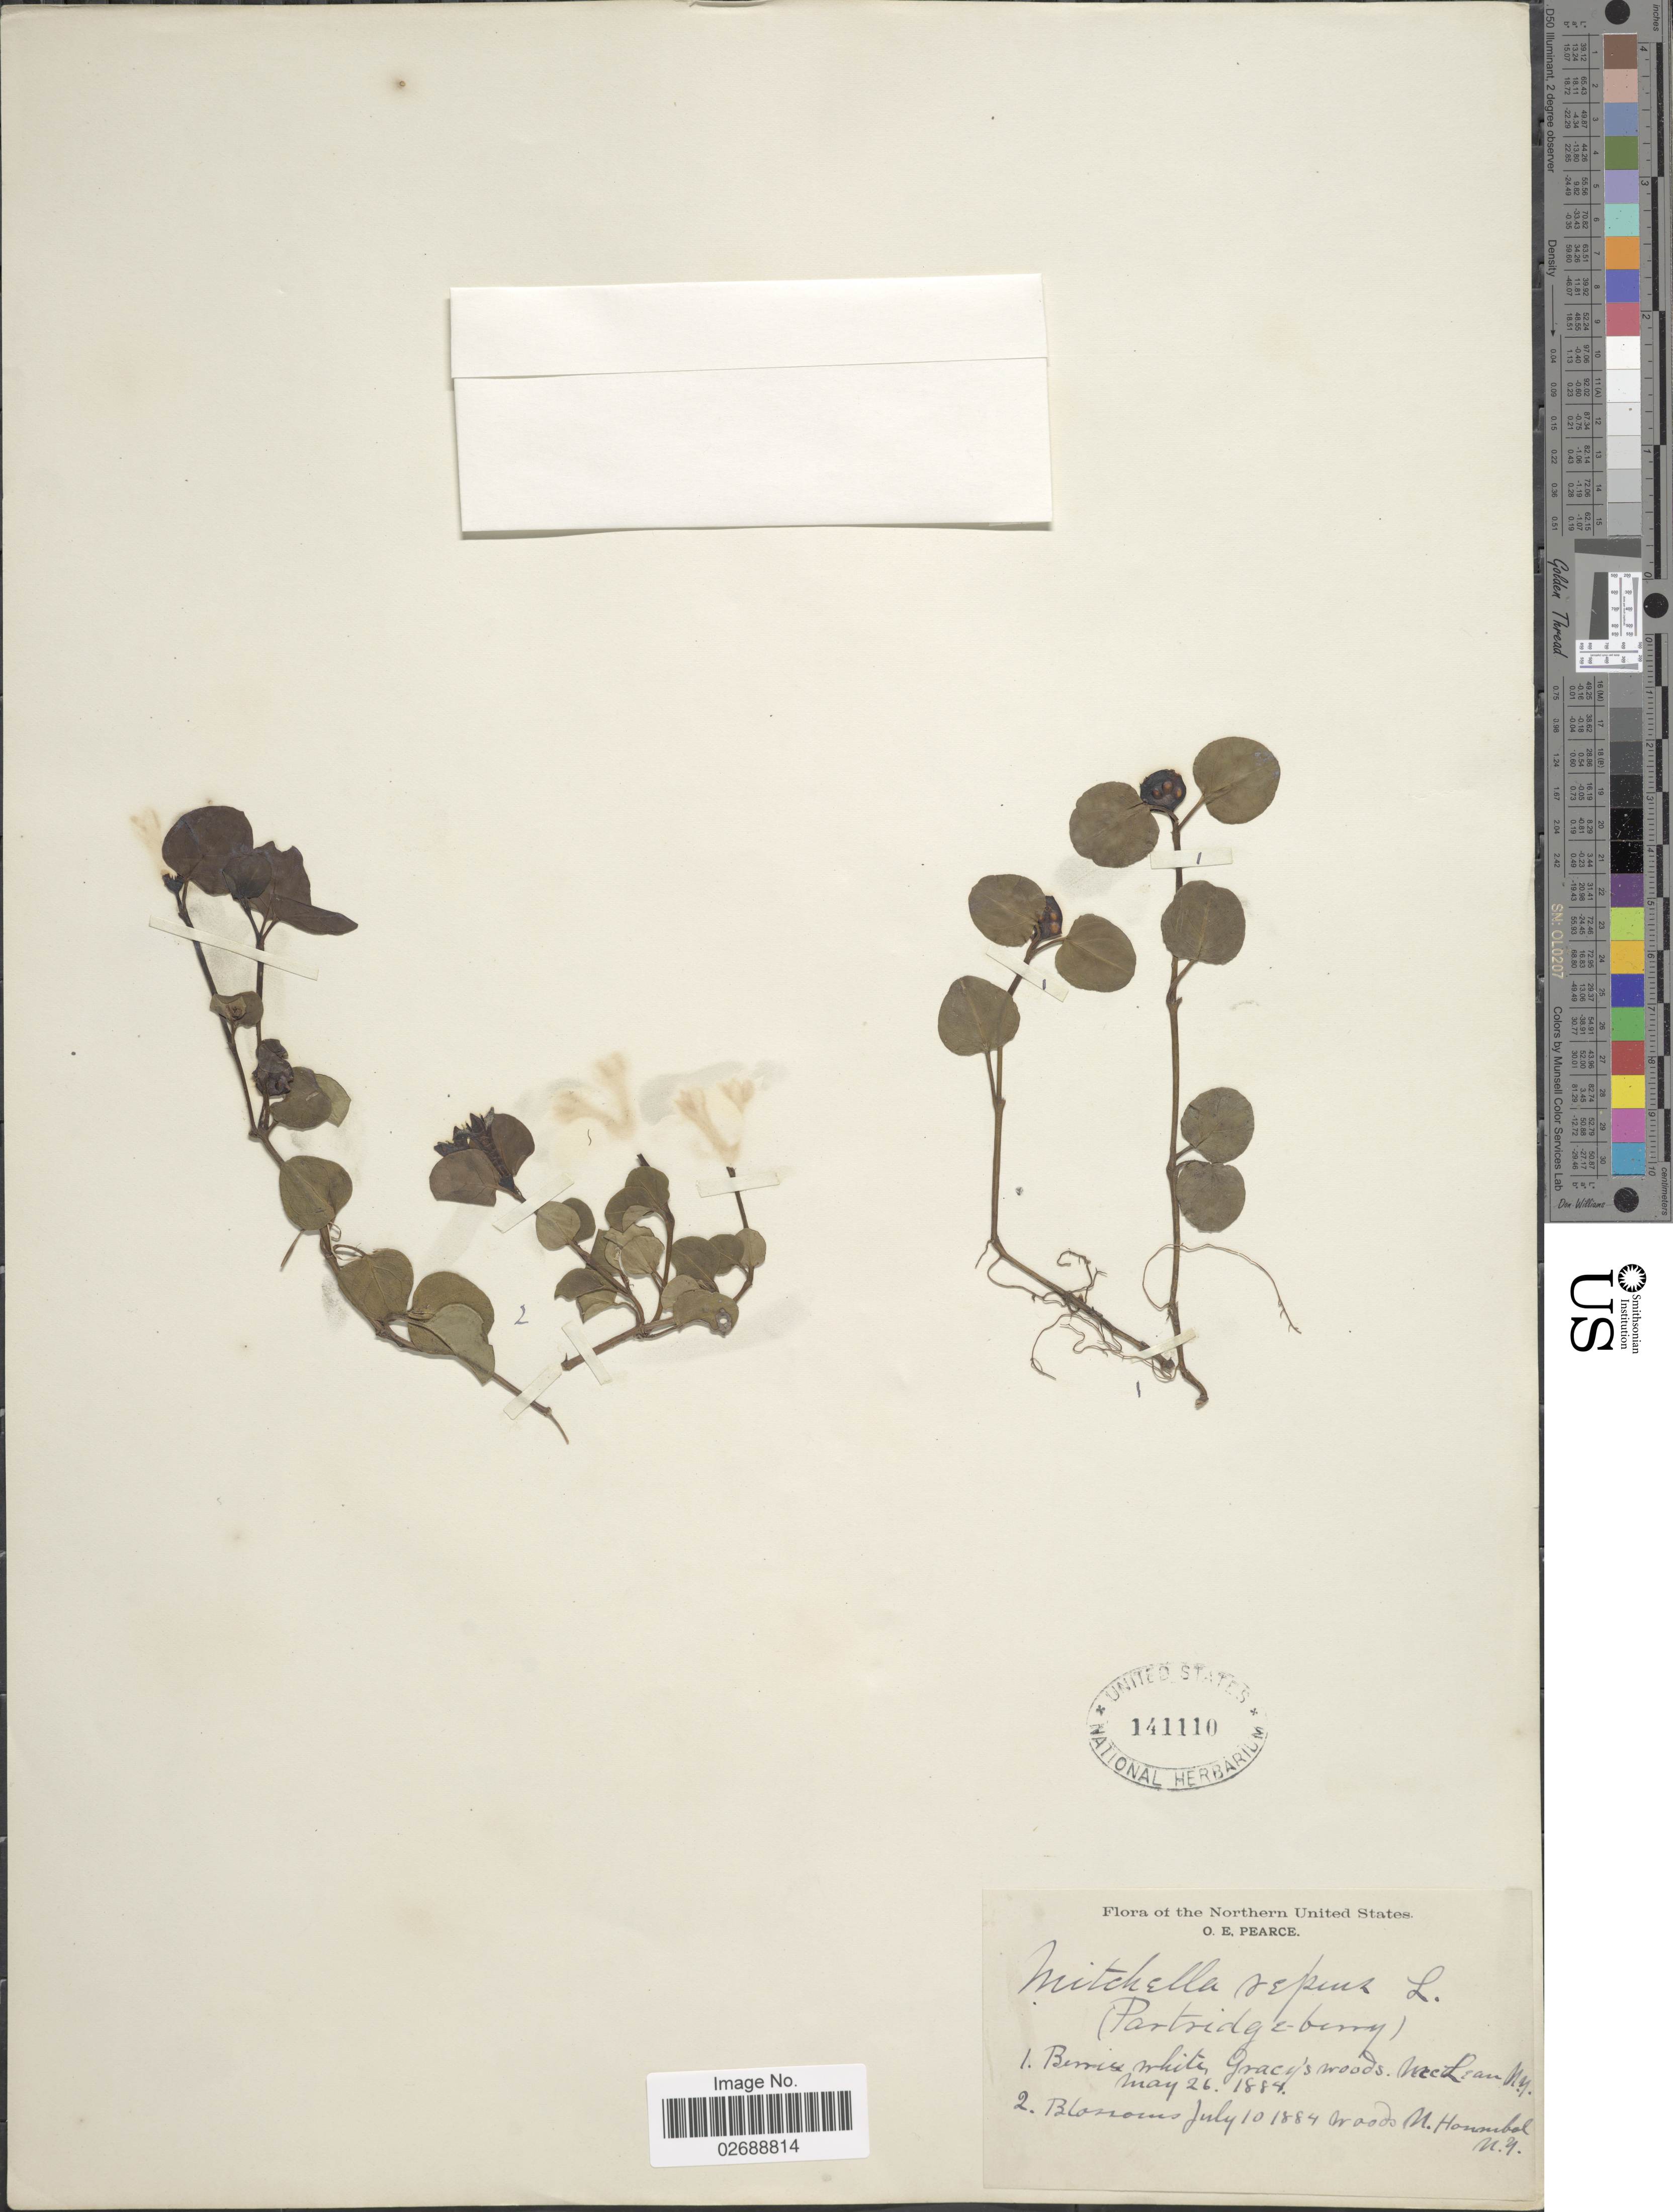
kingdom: Plantae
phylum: Tracheophyta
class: Magnoliopsida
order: Gentianales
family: Rubiaceae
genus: Mitchella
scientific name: Mitchella repens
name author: L.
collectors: O. E. Pearce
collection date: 1884-05-26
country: United States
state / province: New York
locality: Northern United States. Berris White Gracy's Woods, McLean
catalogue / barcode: US 141110